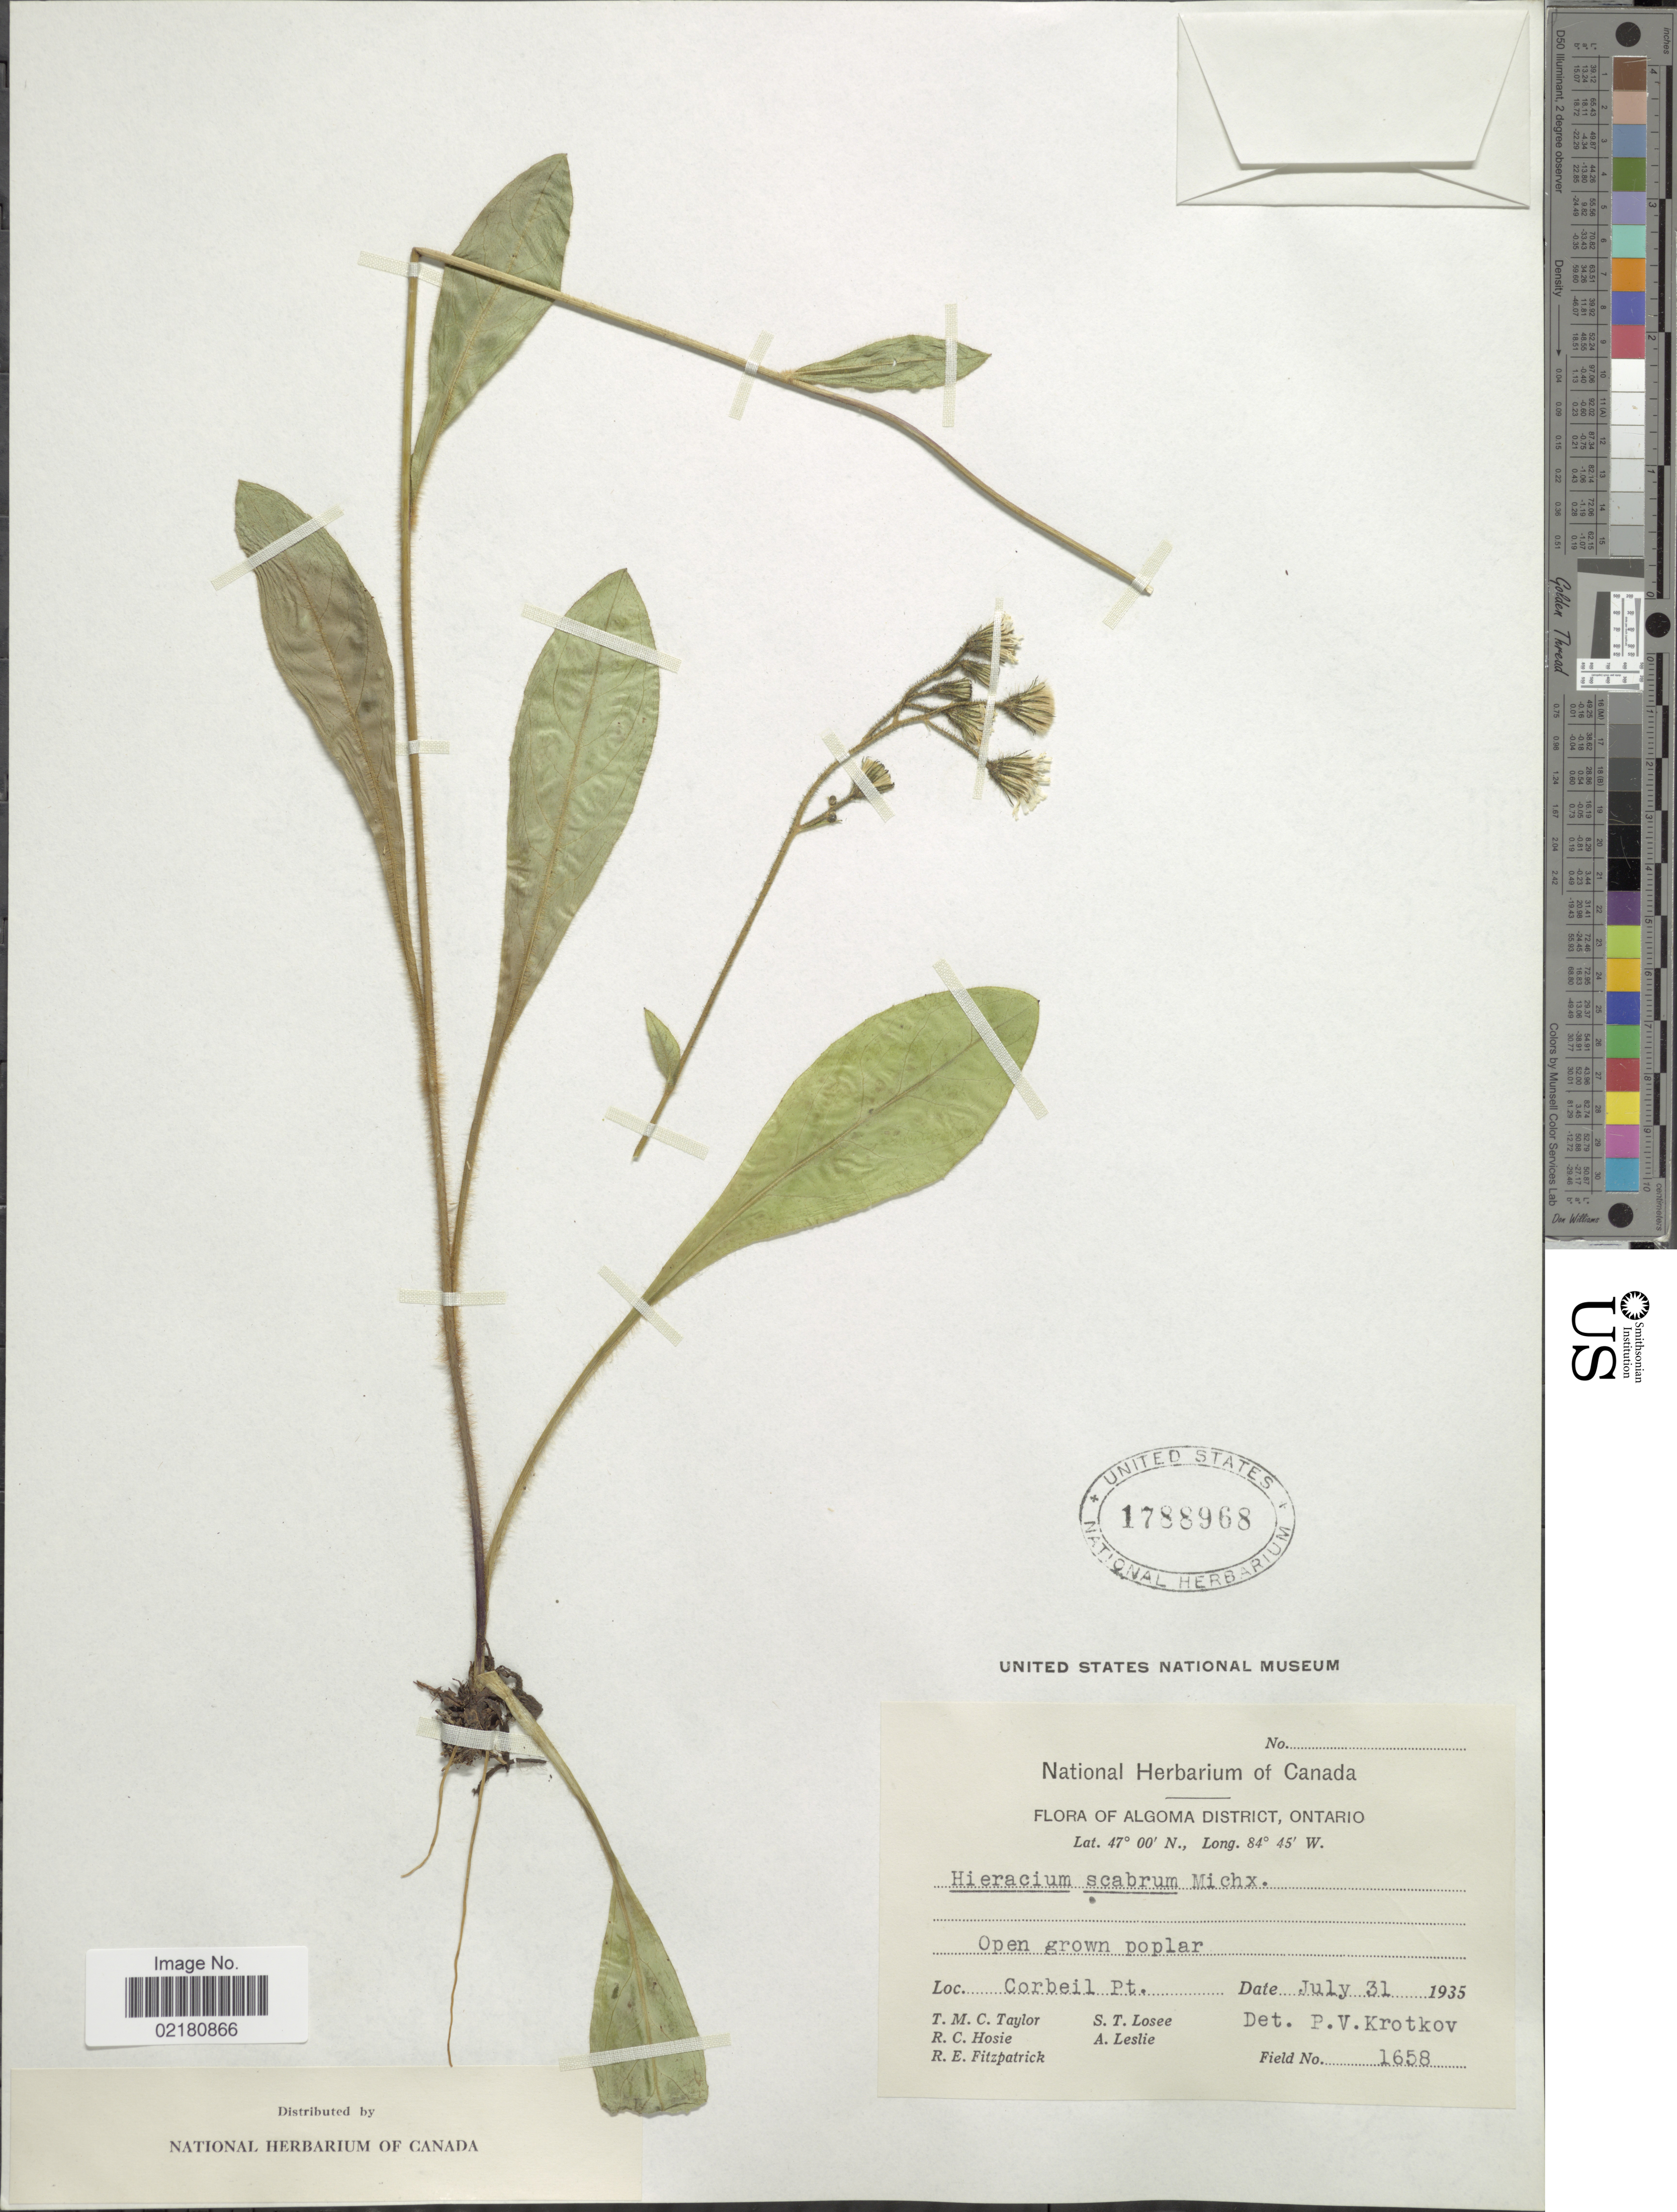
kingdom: Plantae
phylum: Tracheophyta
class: Magnoliopsida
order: Asterales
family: Asteraceae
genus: Pilosella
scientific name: Pilosella verruculata subsp. verruculata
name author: (Link) Soják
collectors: T. M. C. Taylor, R. Hosie, R. Fitzpatrick, S. Losee & A. Leslie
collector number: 1658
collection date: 1935-07-31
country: Canada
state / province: Ontario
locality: Algoma District. Open grown poplar. Corbeil Pt.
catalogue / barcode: US 1788968